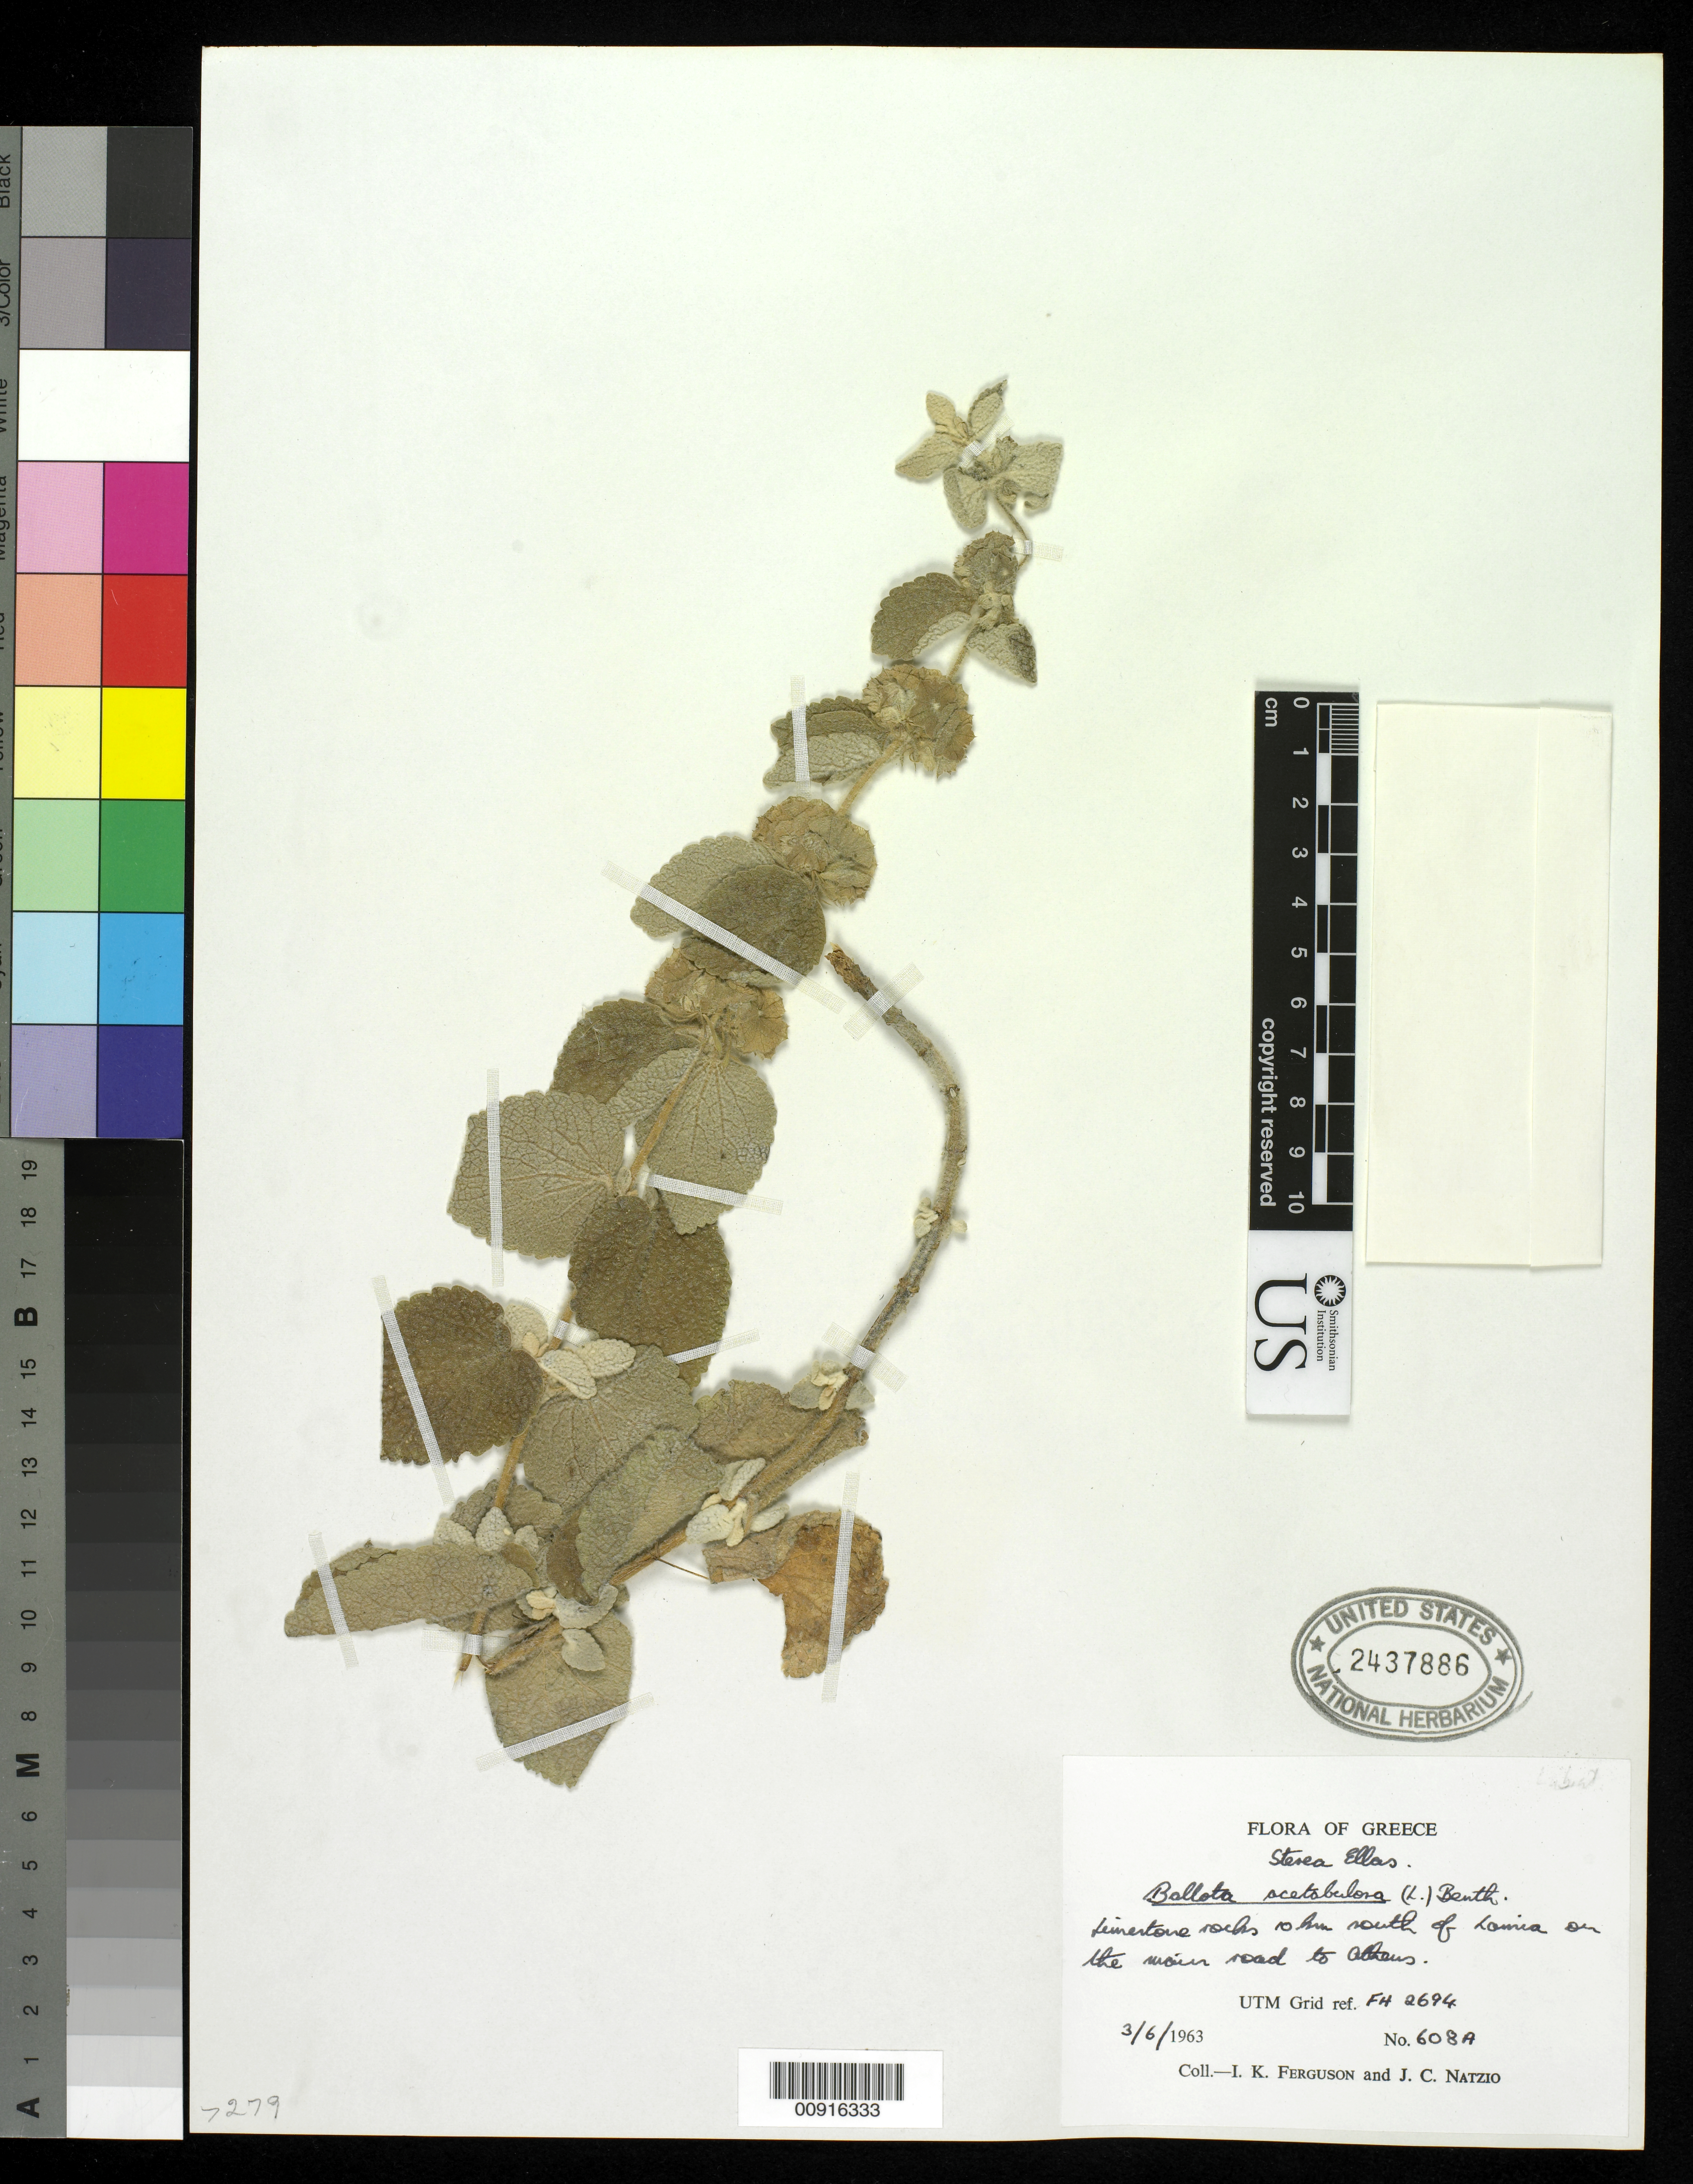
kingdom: Plantae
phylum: Tracheophyta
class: Magnoliopsida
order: Lamiales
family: Lamiaceae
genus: Ballota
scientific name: Ballota acetabulosa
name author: (L.) Benth.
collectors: I. K. Ferguson & J. Natzio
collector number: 608 A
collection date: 1963-06-03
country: Greece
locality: Sterea Ellas. 10km south of Lamia on the main road to Athens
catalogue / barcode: US 2437886